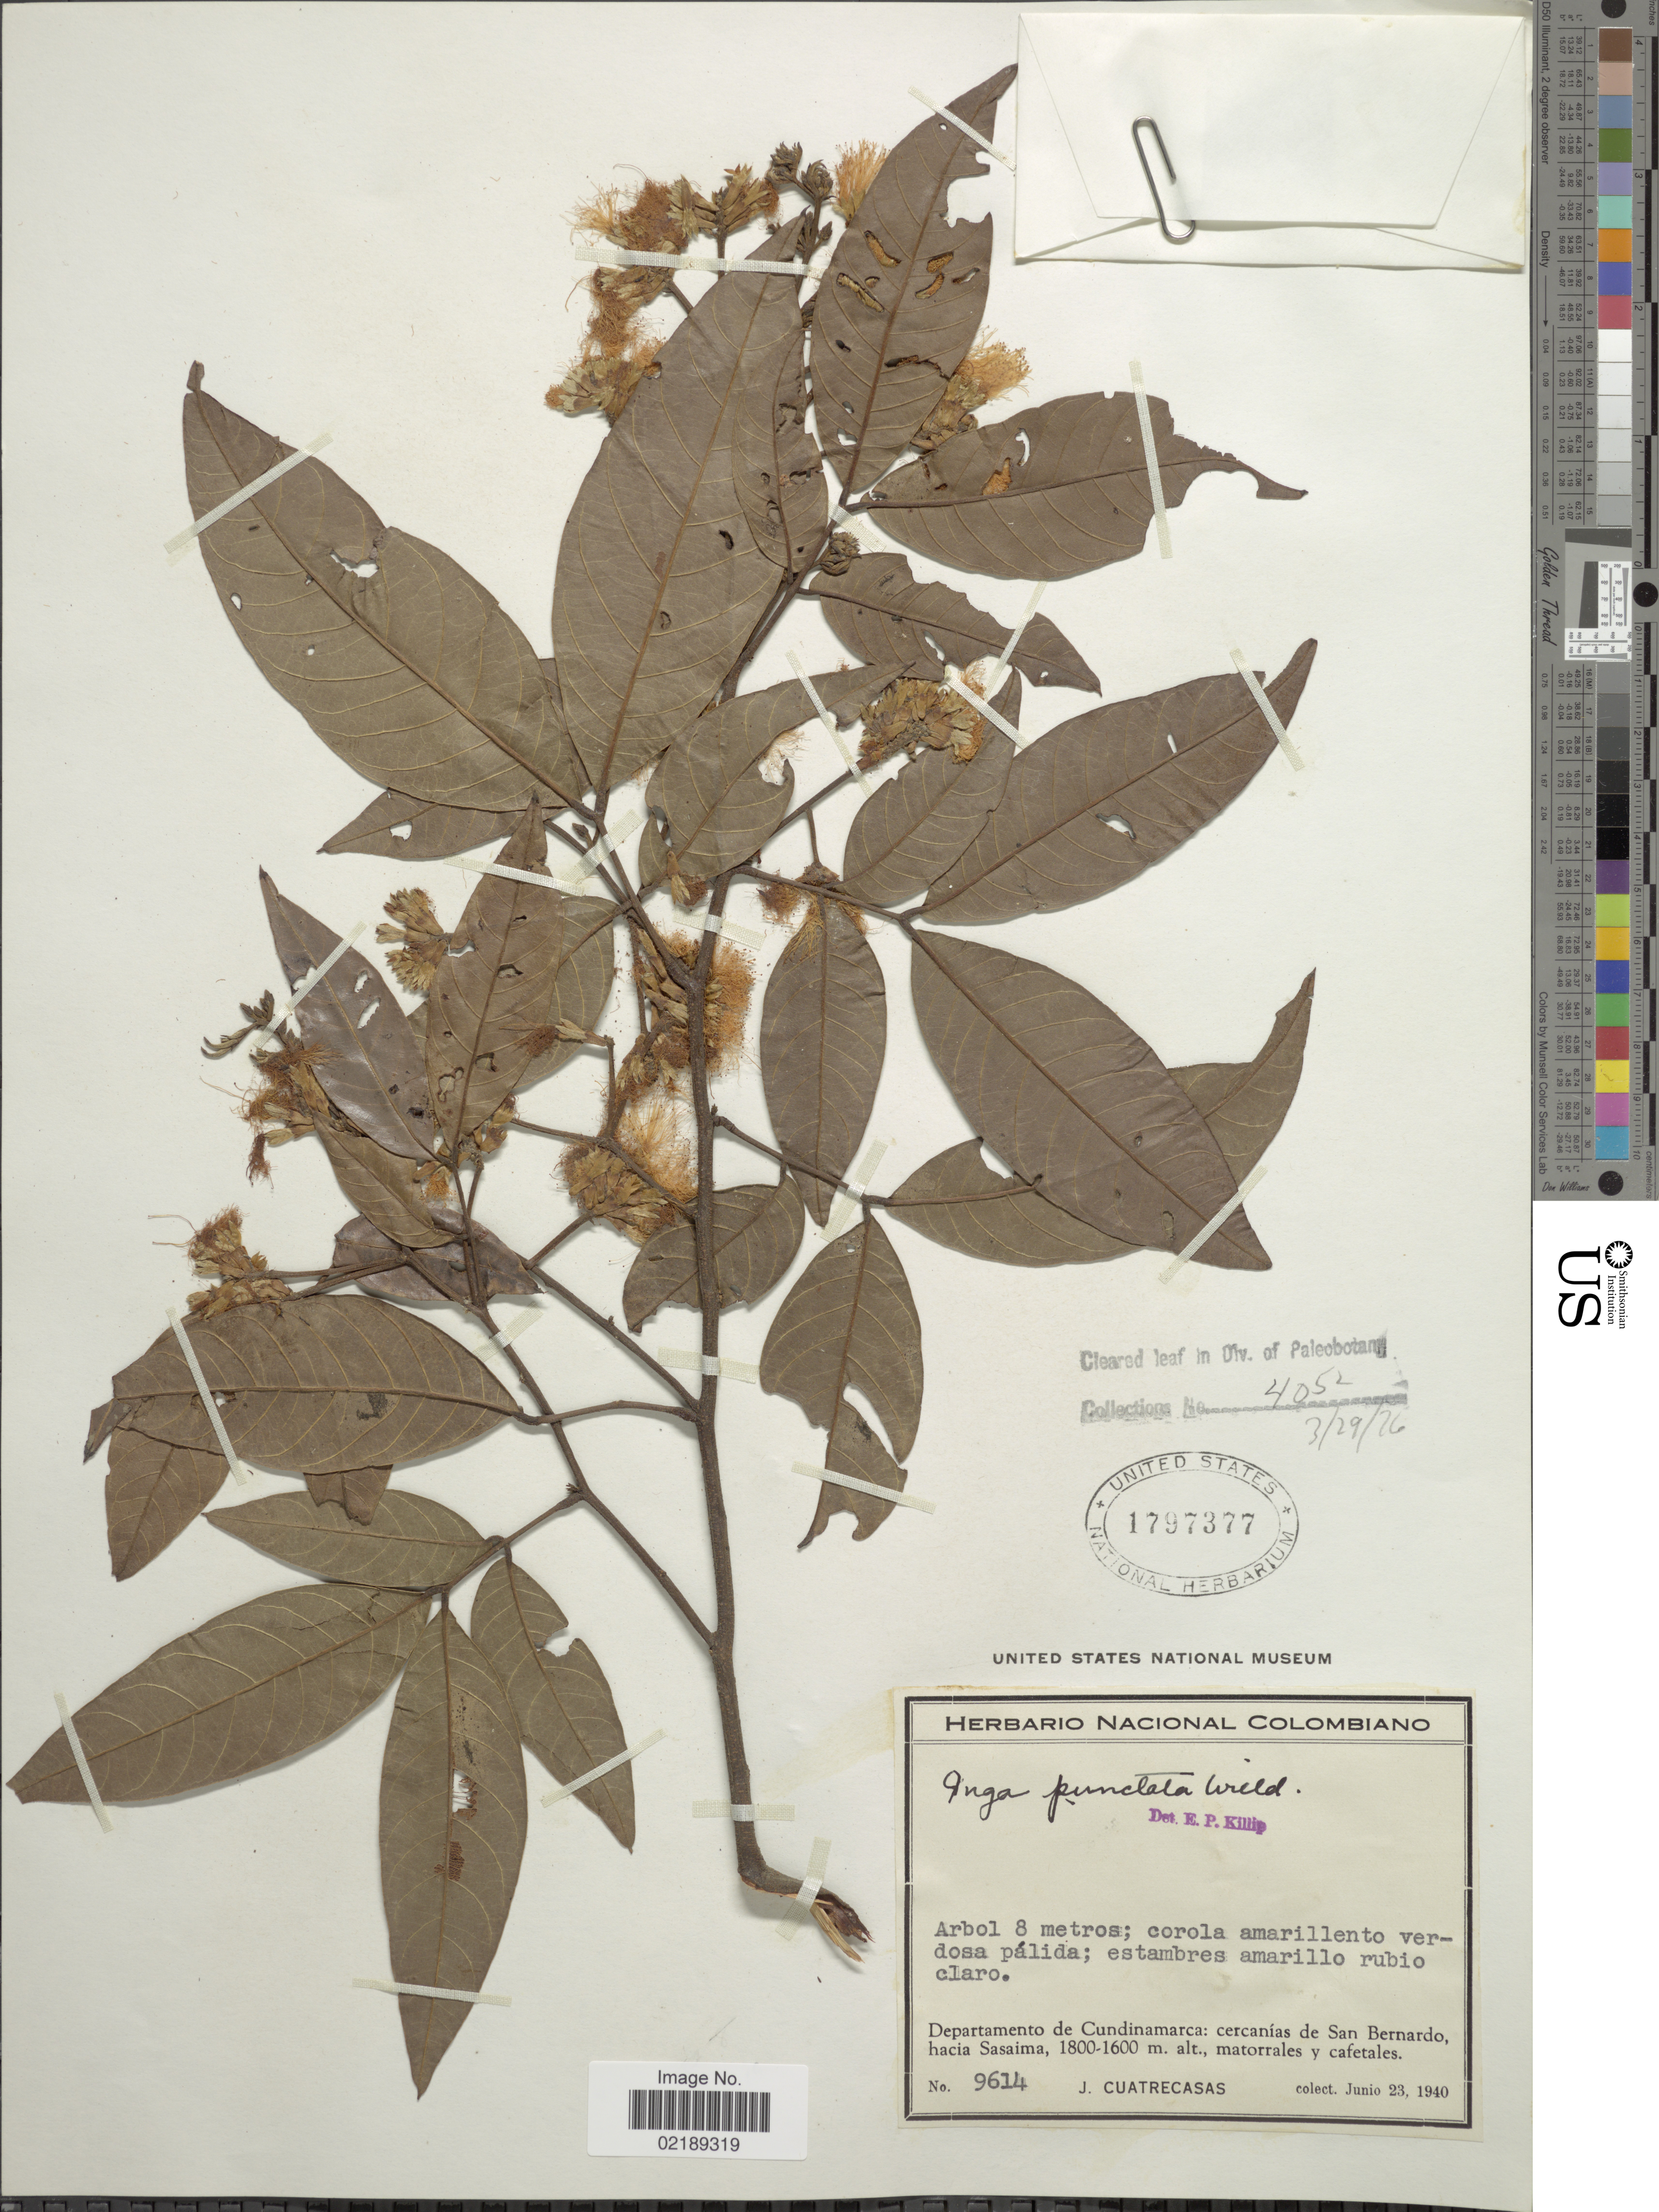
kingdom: Plantae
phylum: Tracheophyta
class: Magnoliopsida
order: Fabales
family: Fabaceae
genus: Inga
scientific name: Inga punctata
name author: Willd.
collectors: J. Cuatrecasas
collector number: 9614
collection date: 1940-06-23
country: Colombia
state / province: Cundinamarca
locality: Cercanias de San Bernardo, hacia Sasaima, matorrales y cafetals.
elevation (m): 1600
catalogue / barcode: US 1797377